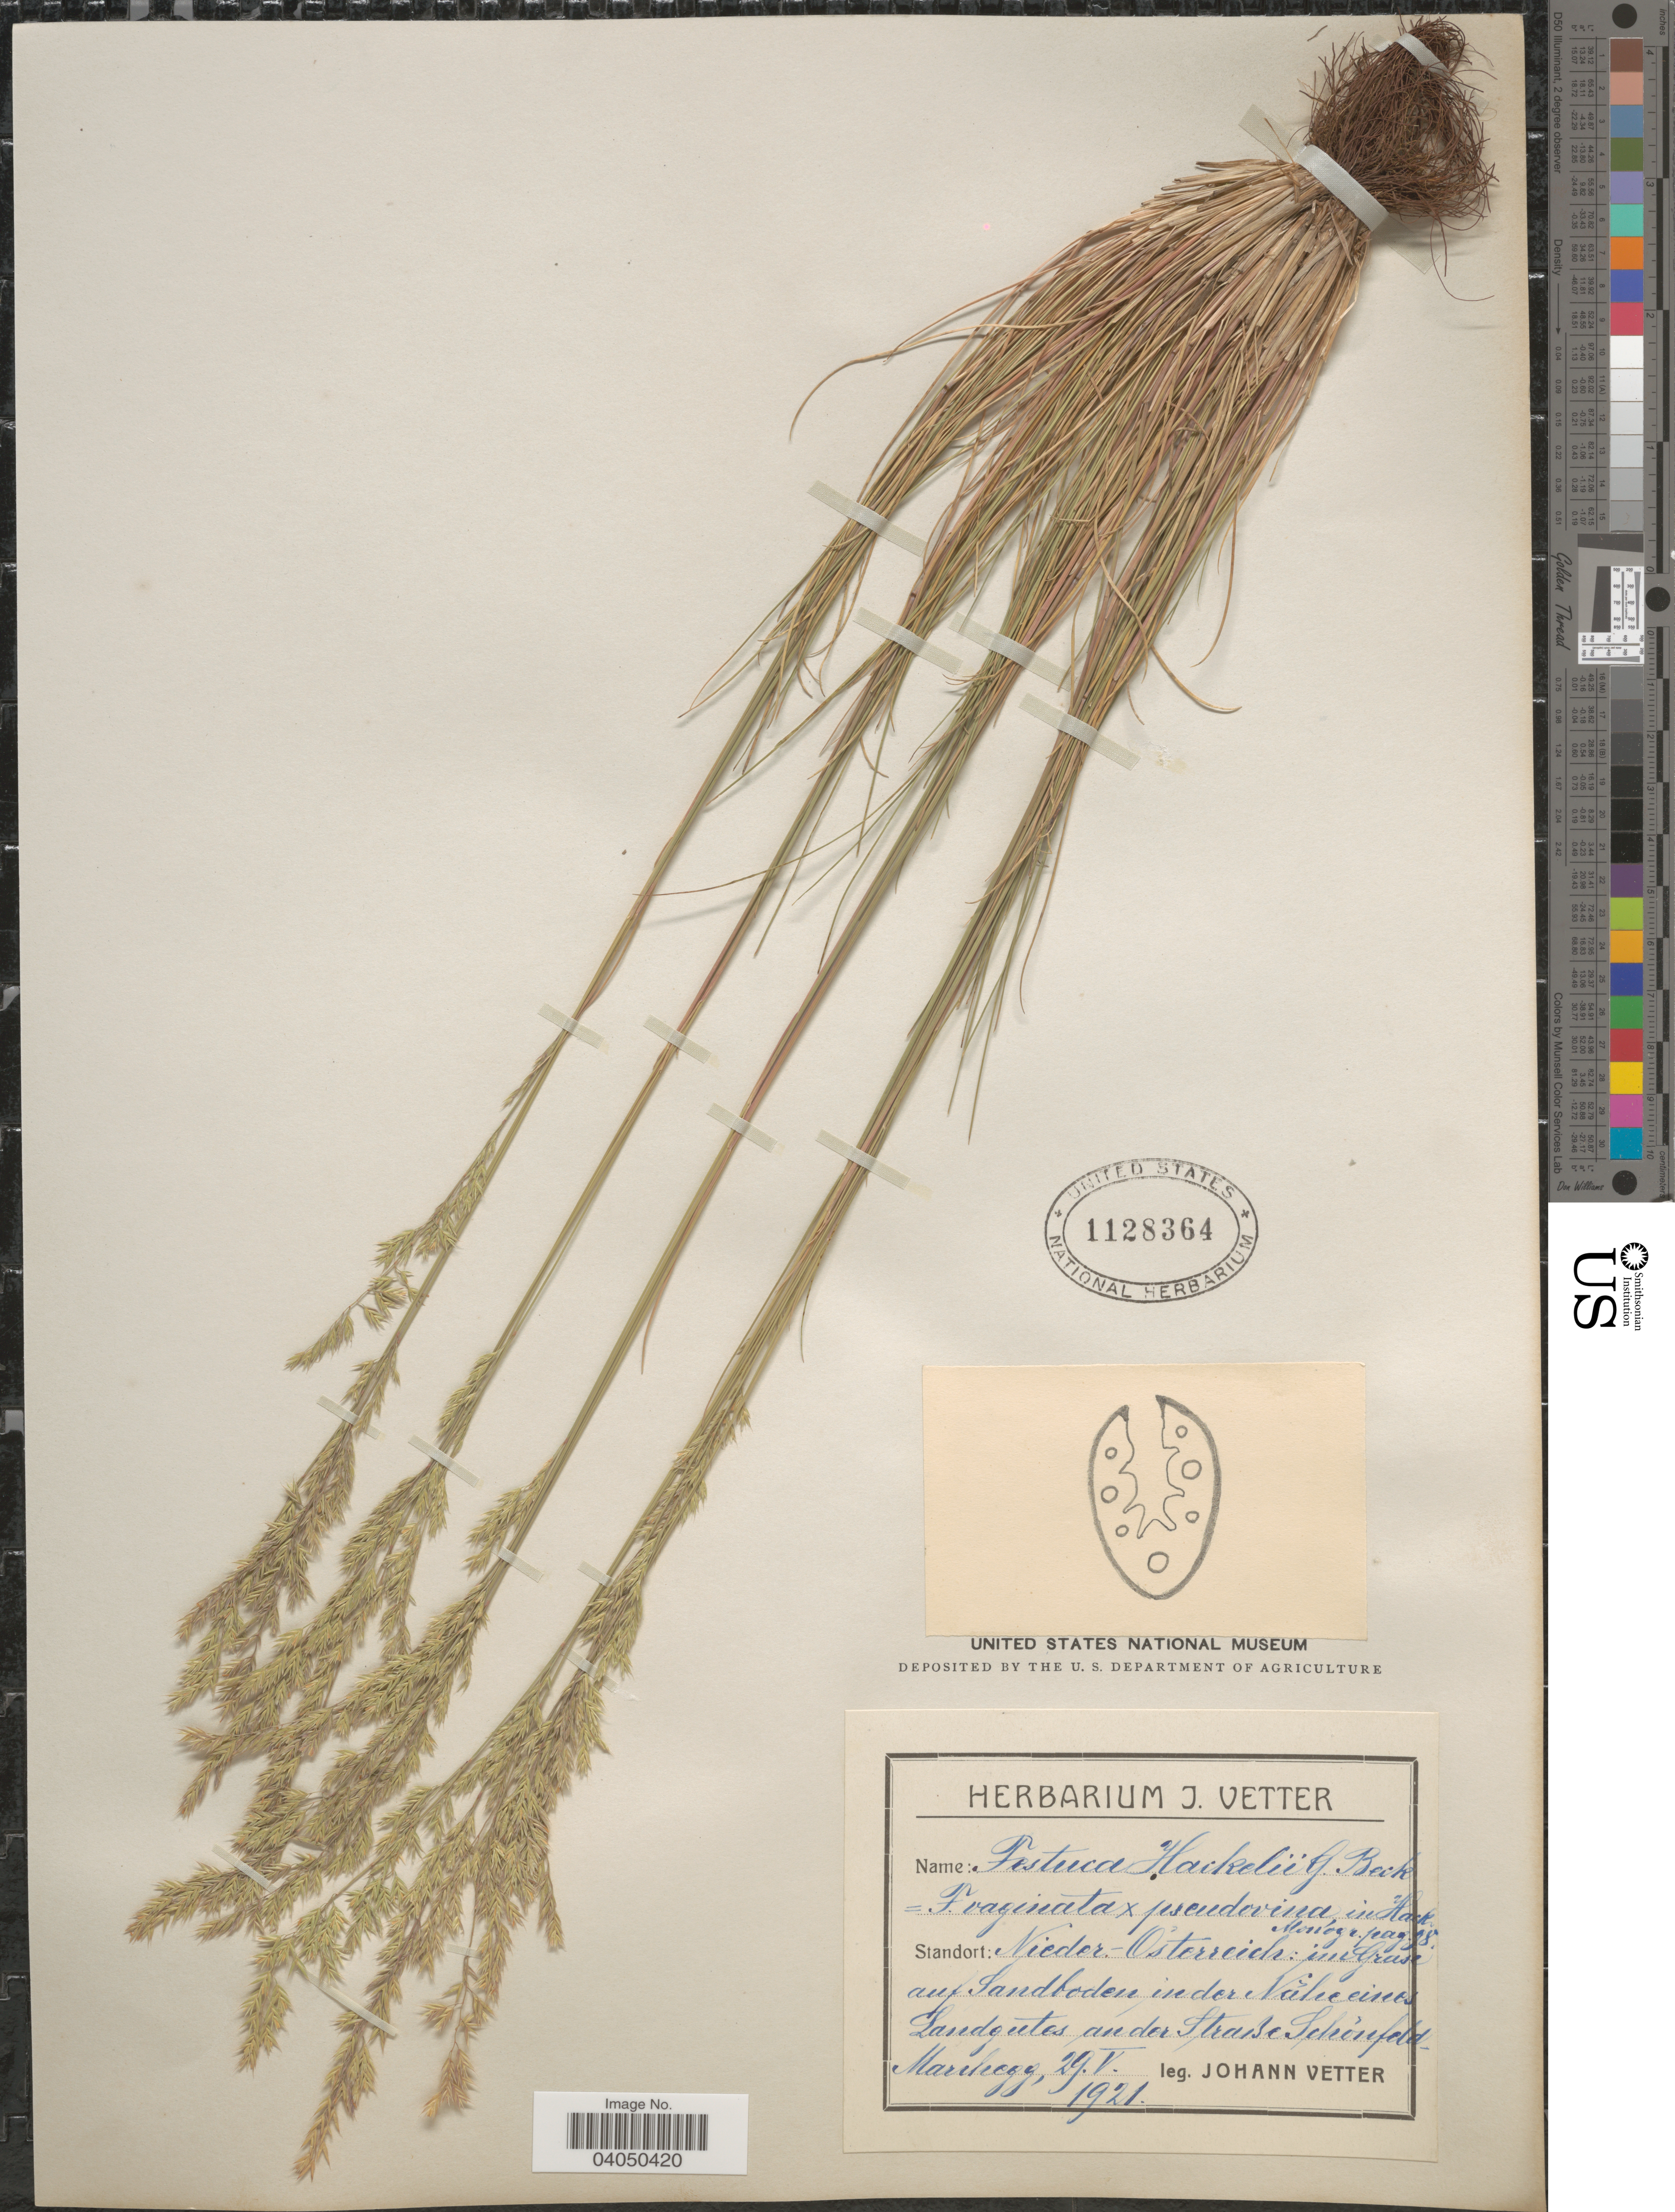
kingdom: Plantae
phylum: Tracheophyta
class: Liliopsida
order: Poales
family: Poaceae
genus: Festuca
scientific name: Festuca x hackelii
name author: K. Richt.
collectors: J. Vetter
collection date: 1921-05-29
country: Austria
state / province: Niederosterreich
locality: Nieder-Osterreich: im Grase auf Sandboden in der Nahe eines Landgutes an der Strasse Schónfeld-Mardegg.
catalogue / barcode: US 1128364